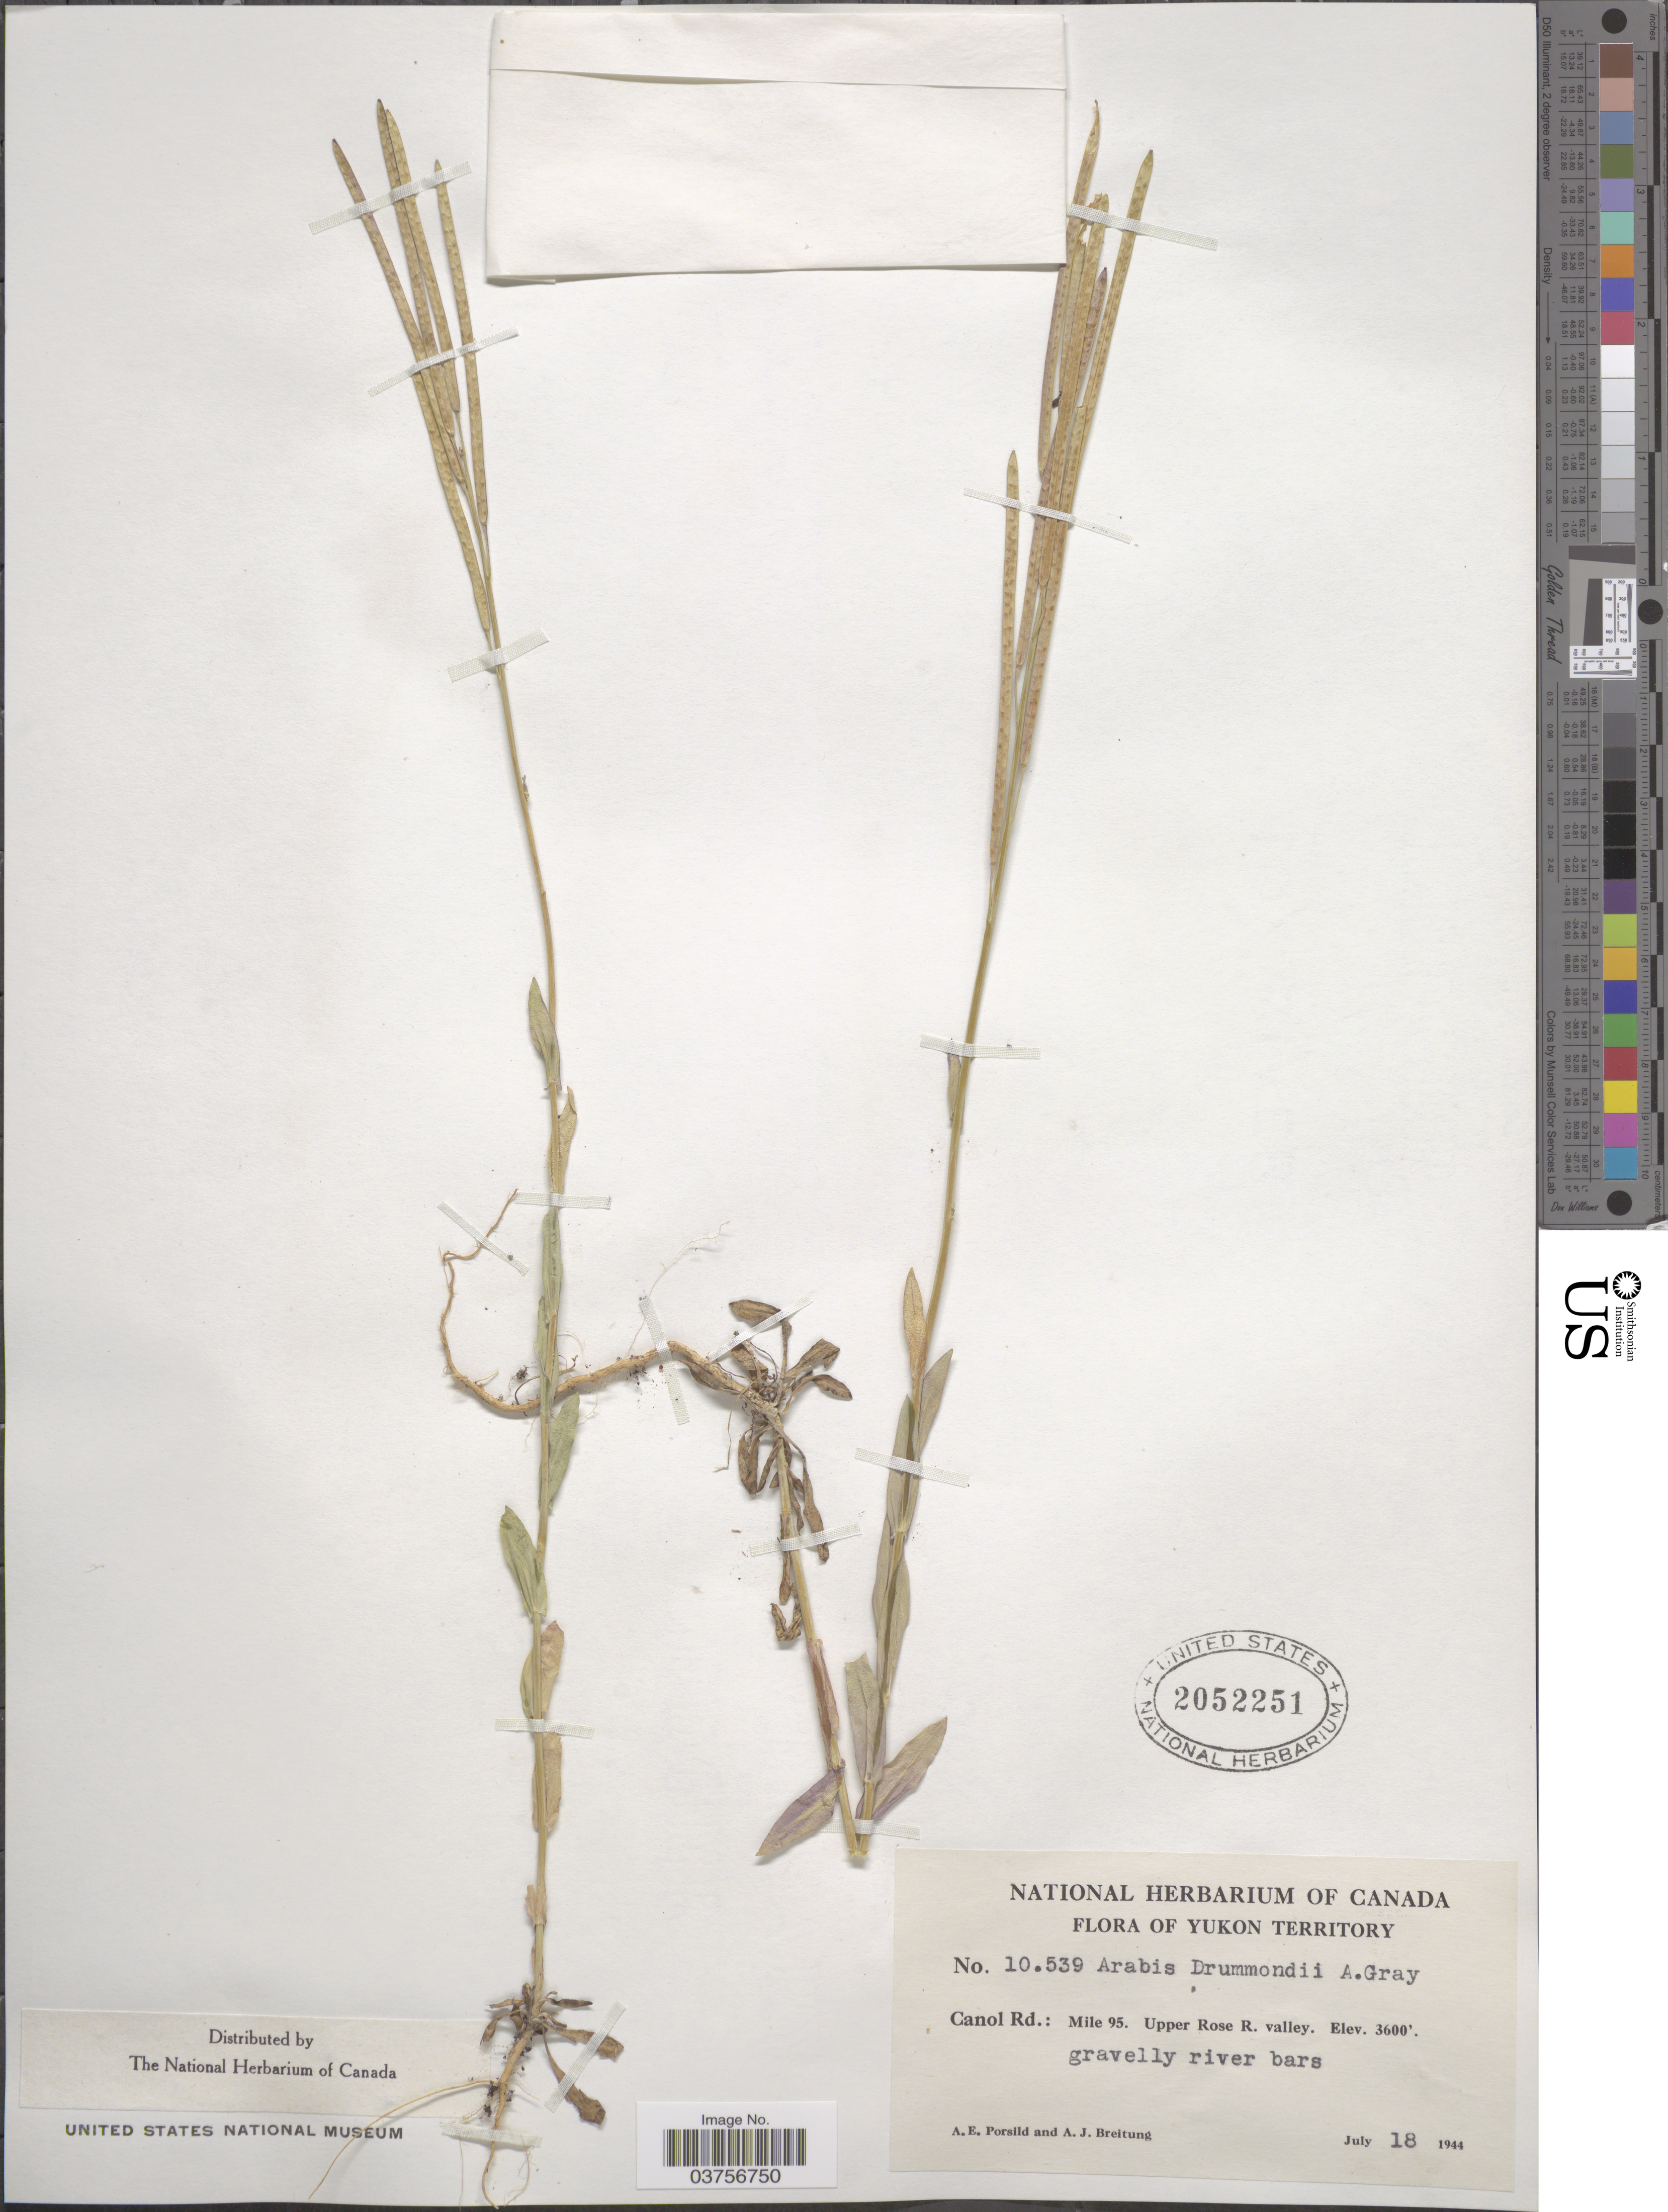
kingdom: Plantae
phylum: Tracheophyta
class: Magnoliopsida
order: Brassicales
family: Brassicaceae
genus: Arabis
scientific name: Arabis drummondii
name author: A. Gray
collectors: A. E. Porsild & A. Breitung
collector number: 10539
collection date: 1944-07-18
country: Canada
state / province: Yukon Territory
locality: Canol Rd.: Mile 95. Upper Rose R. valley.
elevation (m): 1097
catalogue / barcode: US 2052251